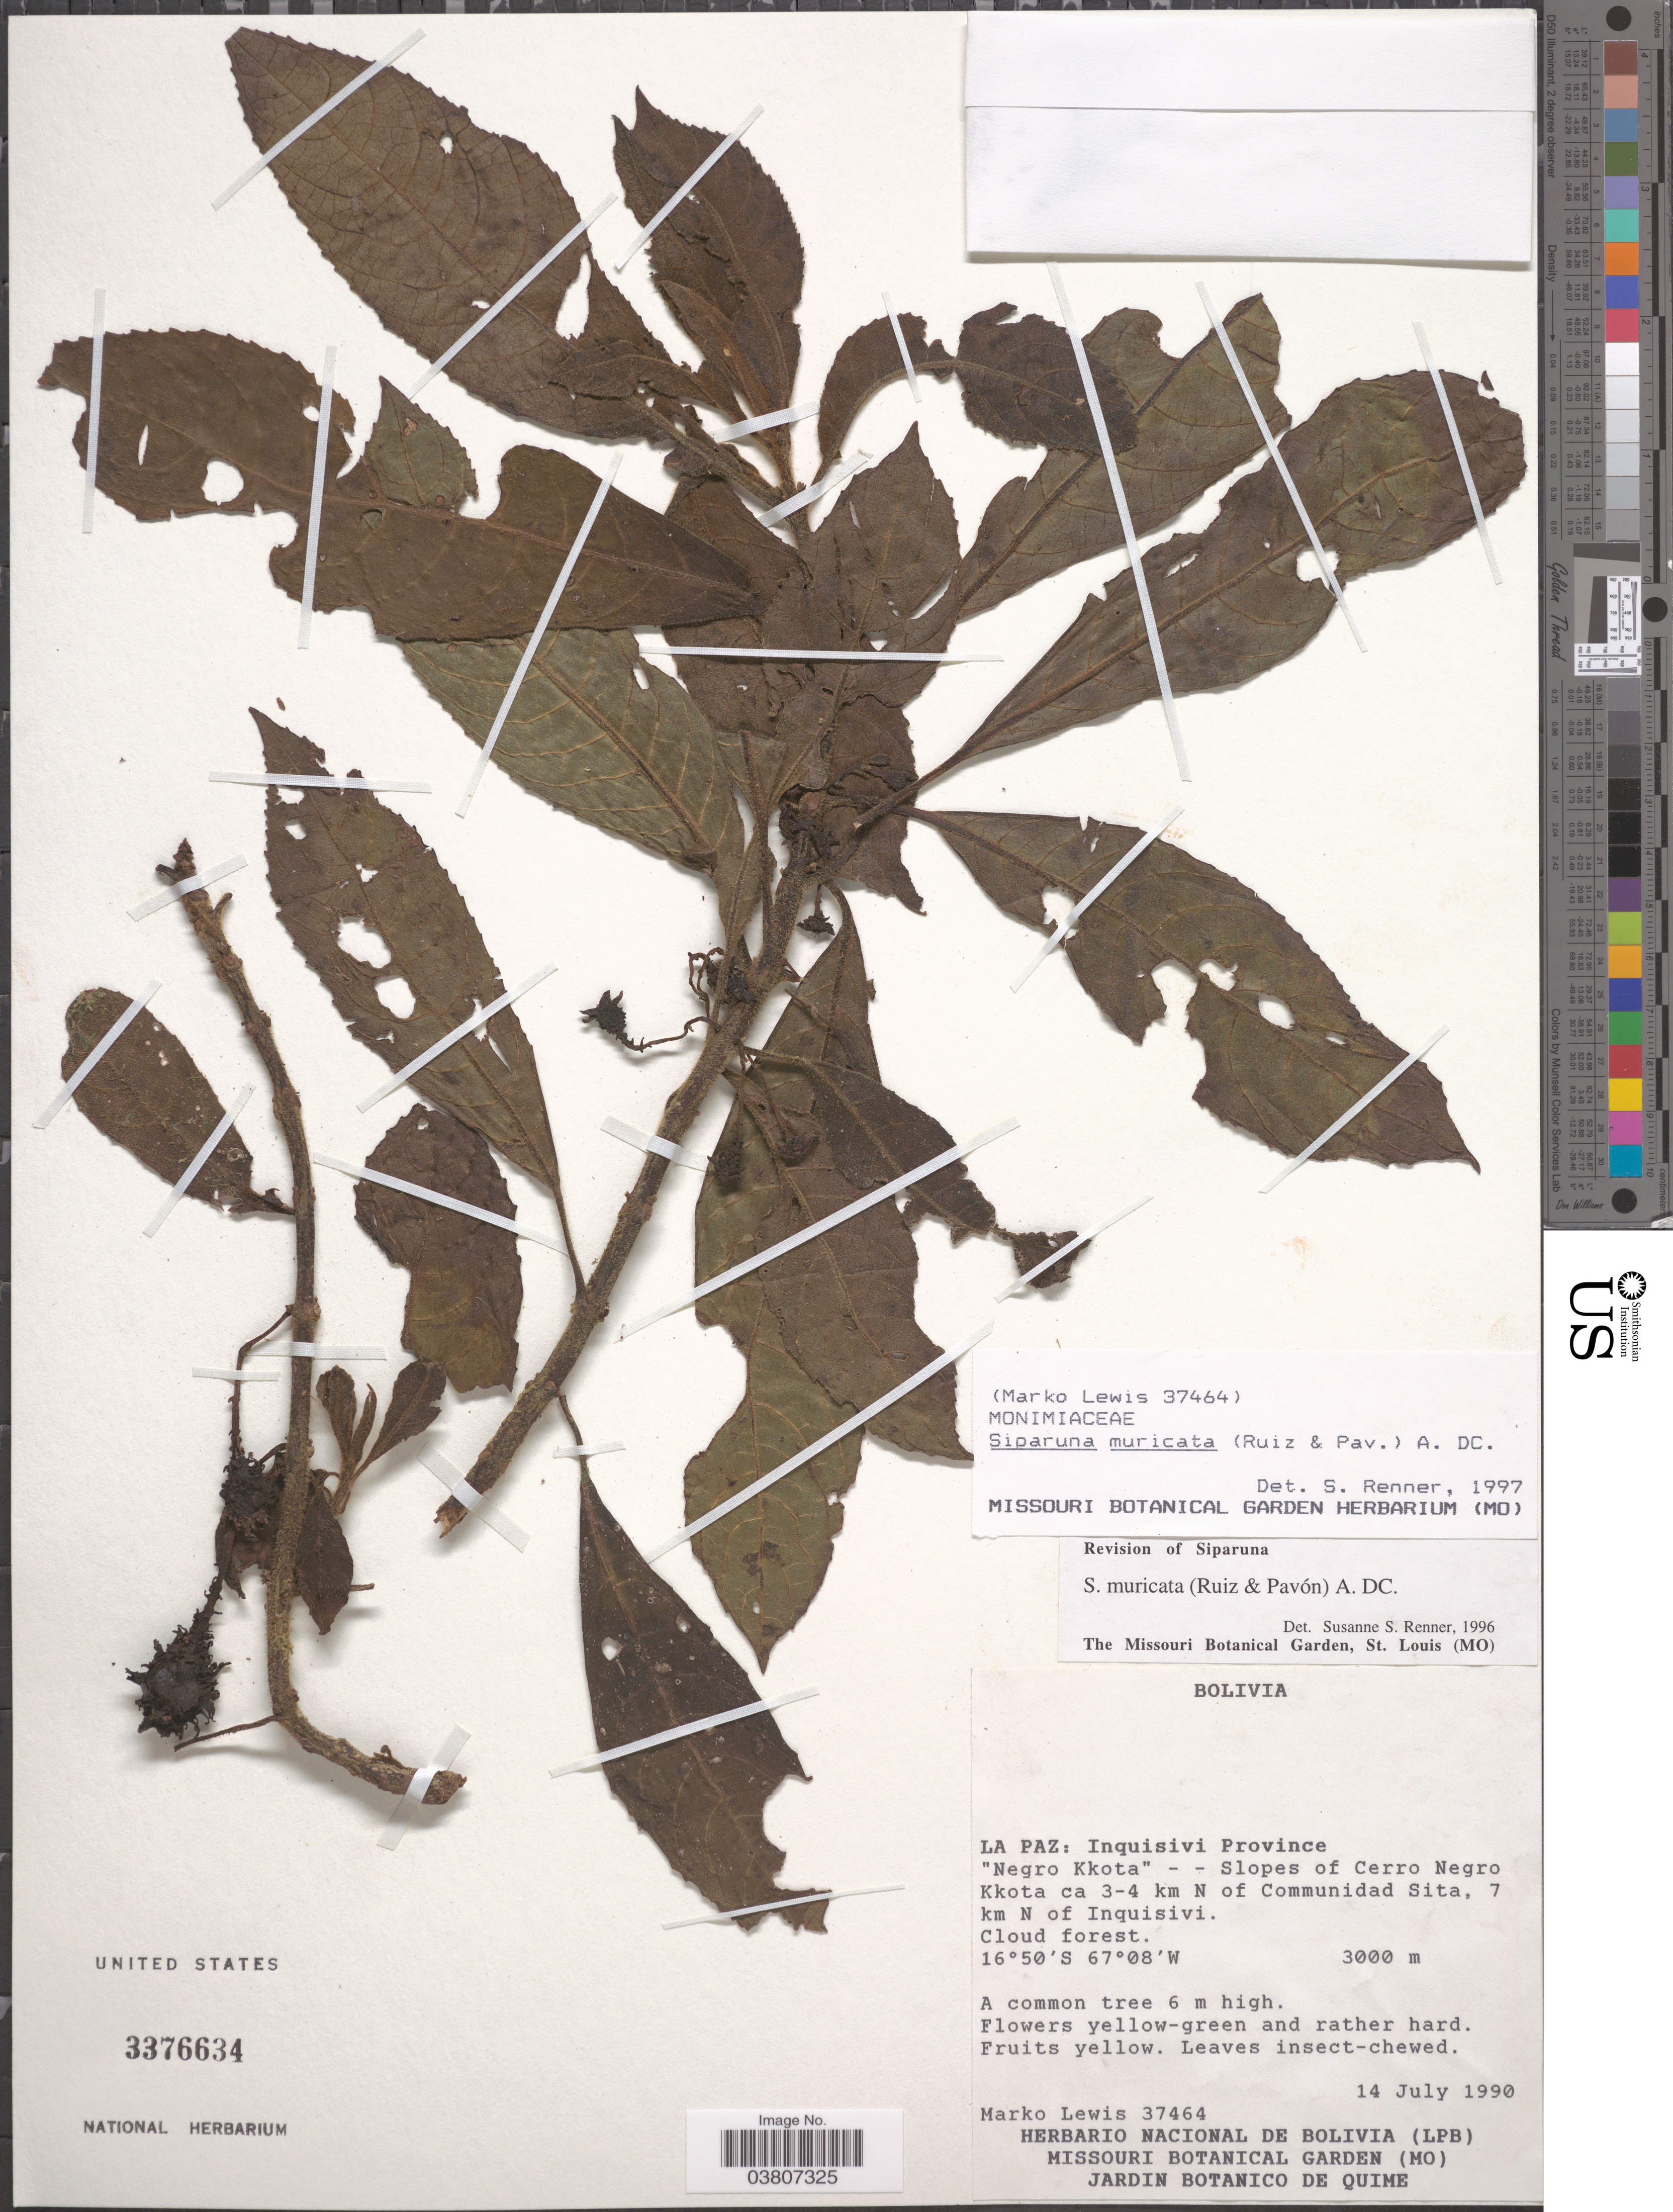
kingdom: Plantae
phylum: Tracheophyta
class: Magnoliopsida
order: Laurales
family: Siparunaceae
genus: Siparuna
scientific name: Siparuna muricata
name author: (Ruiz & Pav.) A. DC.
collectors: M. Lewis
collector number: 37464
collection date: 1990-07-14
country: Bolivia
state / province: La Paz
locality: Inquisivi Province. "Negro Kkota" - Slopes of Cerro Negro Kkota ca 3-4 km N of Comunidad Sita, 7 km N of Inquisivi.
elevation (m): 3000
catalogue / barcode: US 3376634